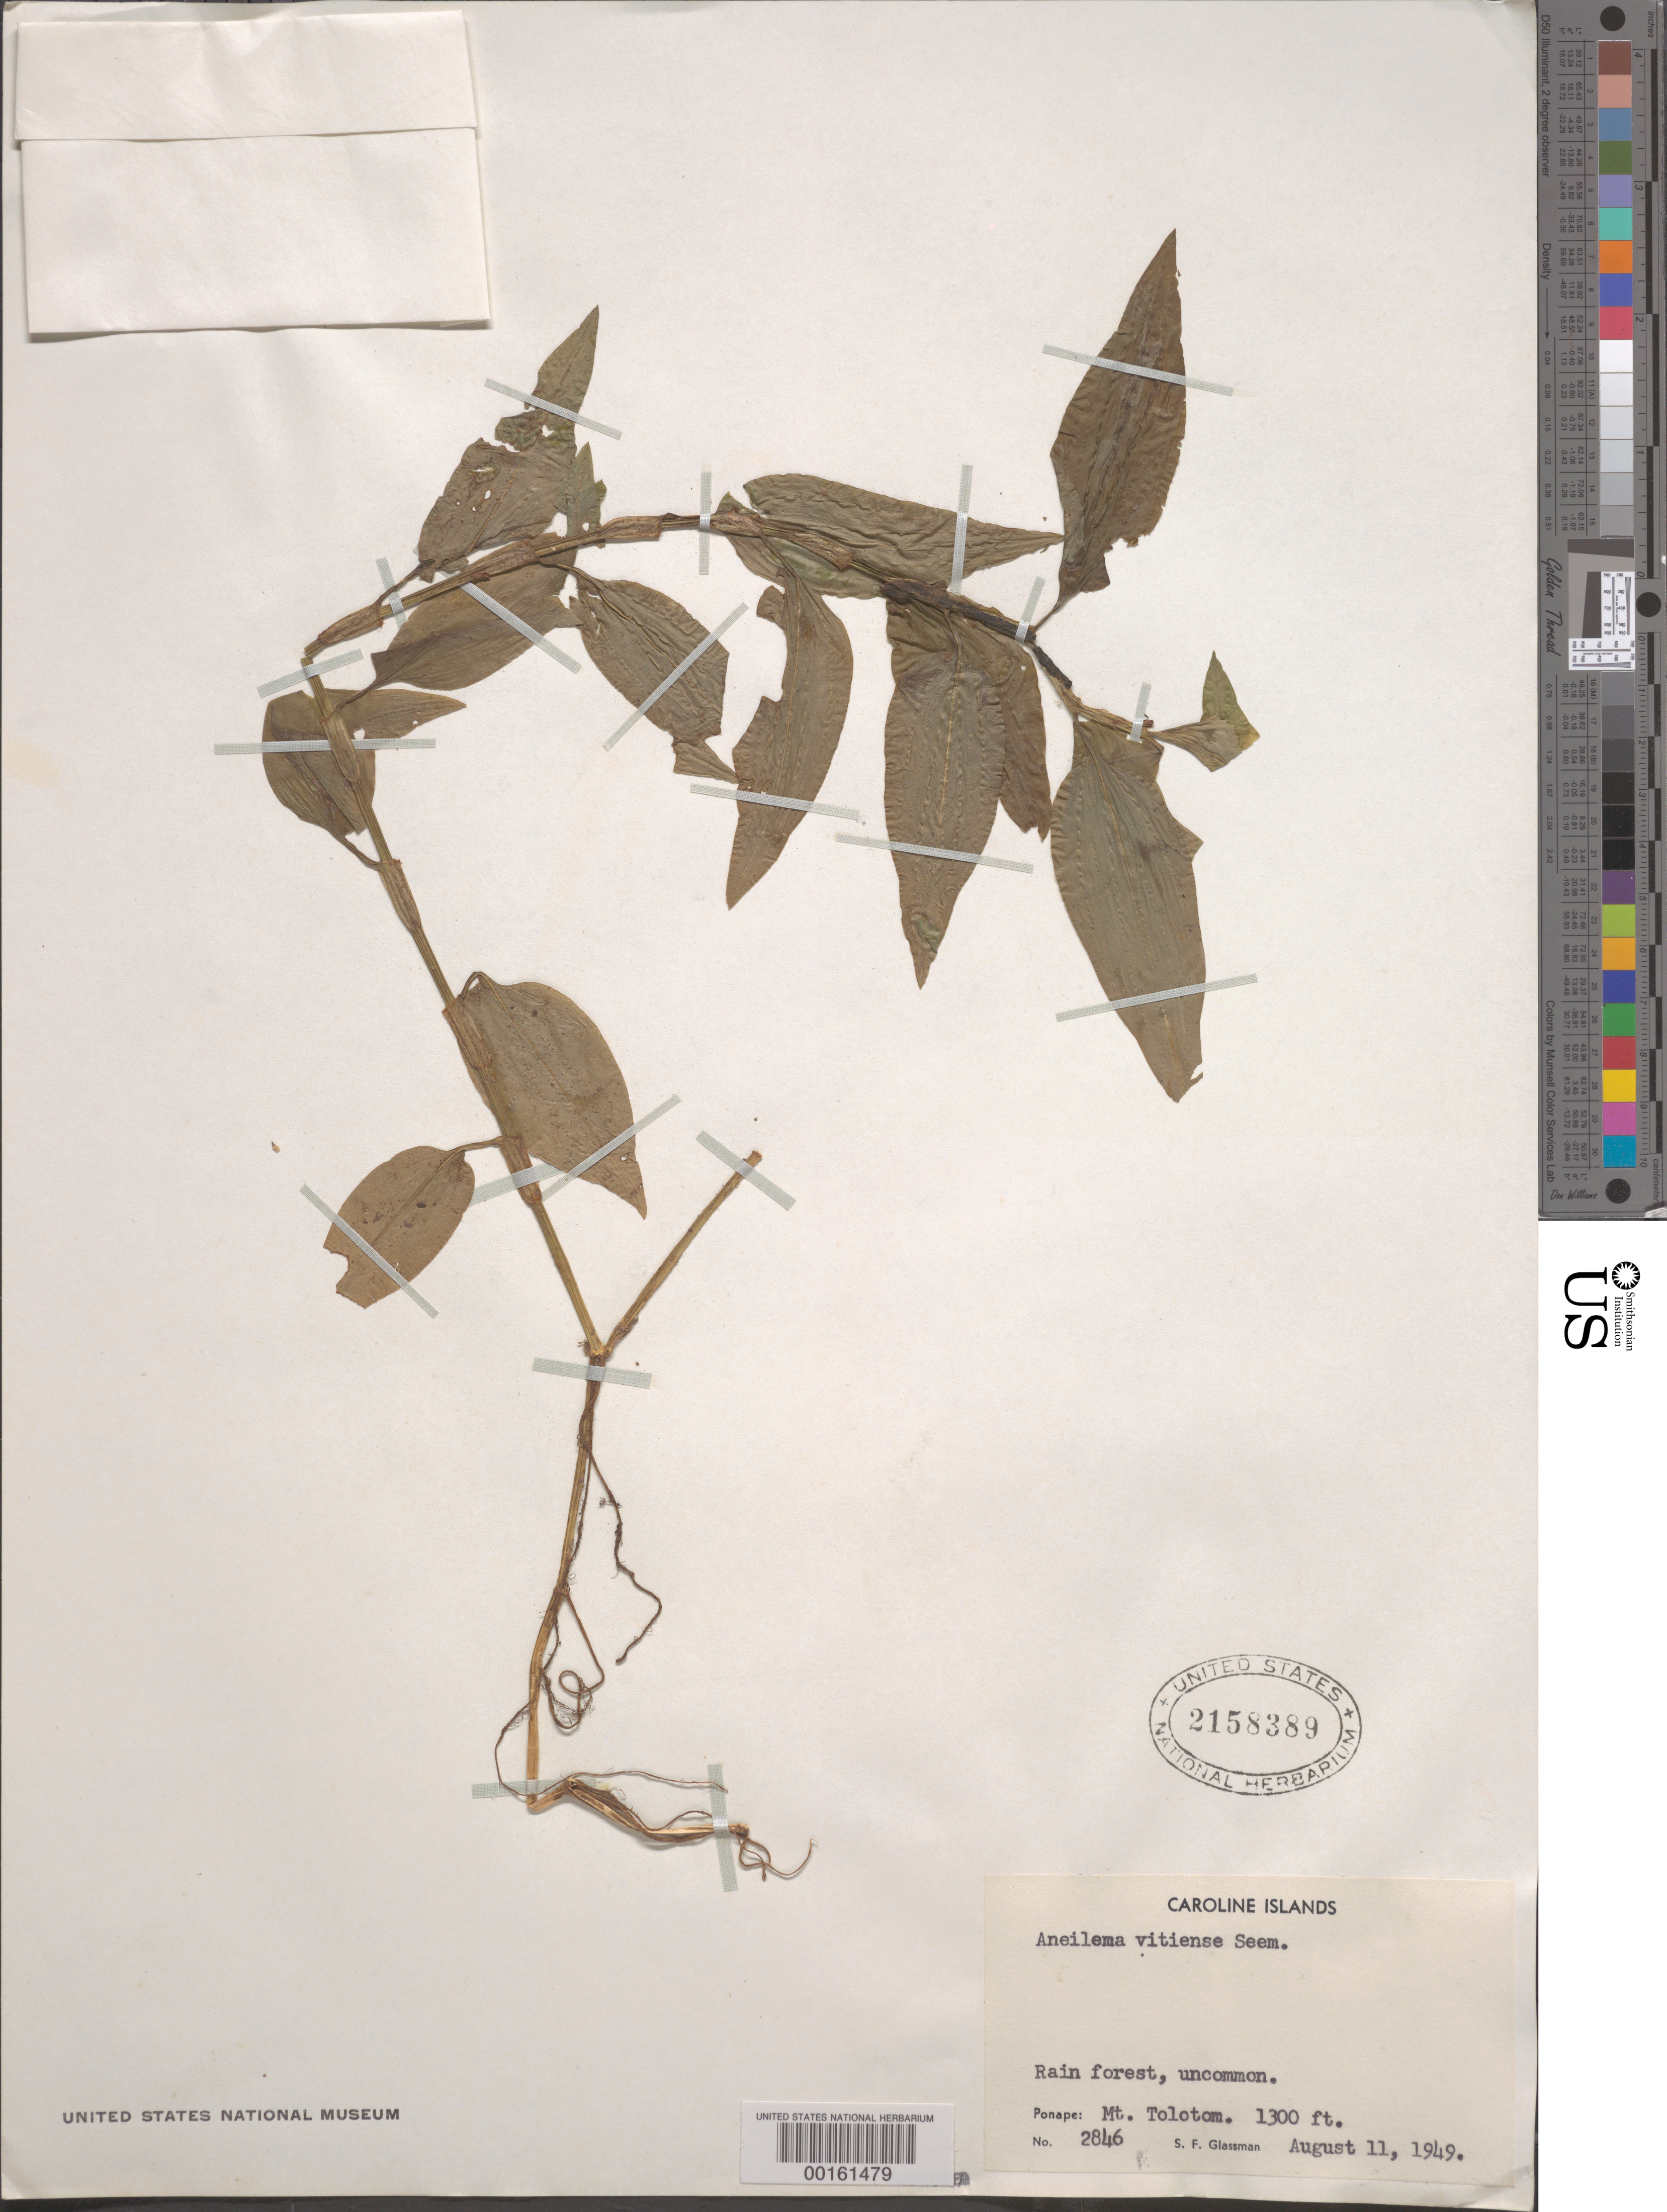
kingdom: Plantae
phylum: Tracheophyta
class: Liliopsida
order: Commelinales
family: Commelinaceae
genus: Rhopalephora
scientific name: Rhopalephora vitiensis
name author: (Seem.) Faden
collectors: S. F. Glassman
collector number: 2846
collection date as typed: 11 Aug 1949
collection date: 1949-08-11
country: Micronesia, Federated States of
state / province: Pohnpei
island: Pohnpei [Ponape]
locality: Mt. tolotom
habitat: Rain forest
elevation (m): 397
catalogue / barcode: US 2158389